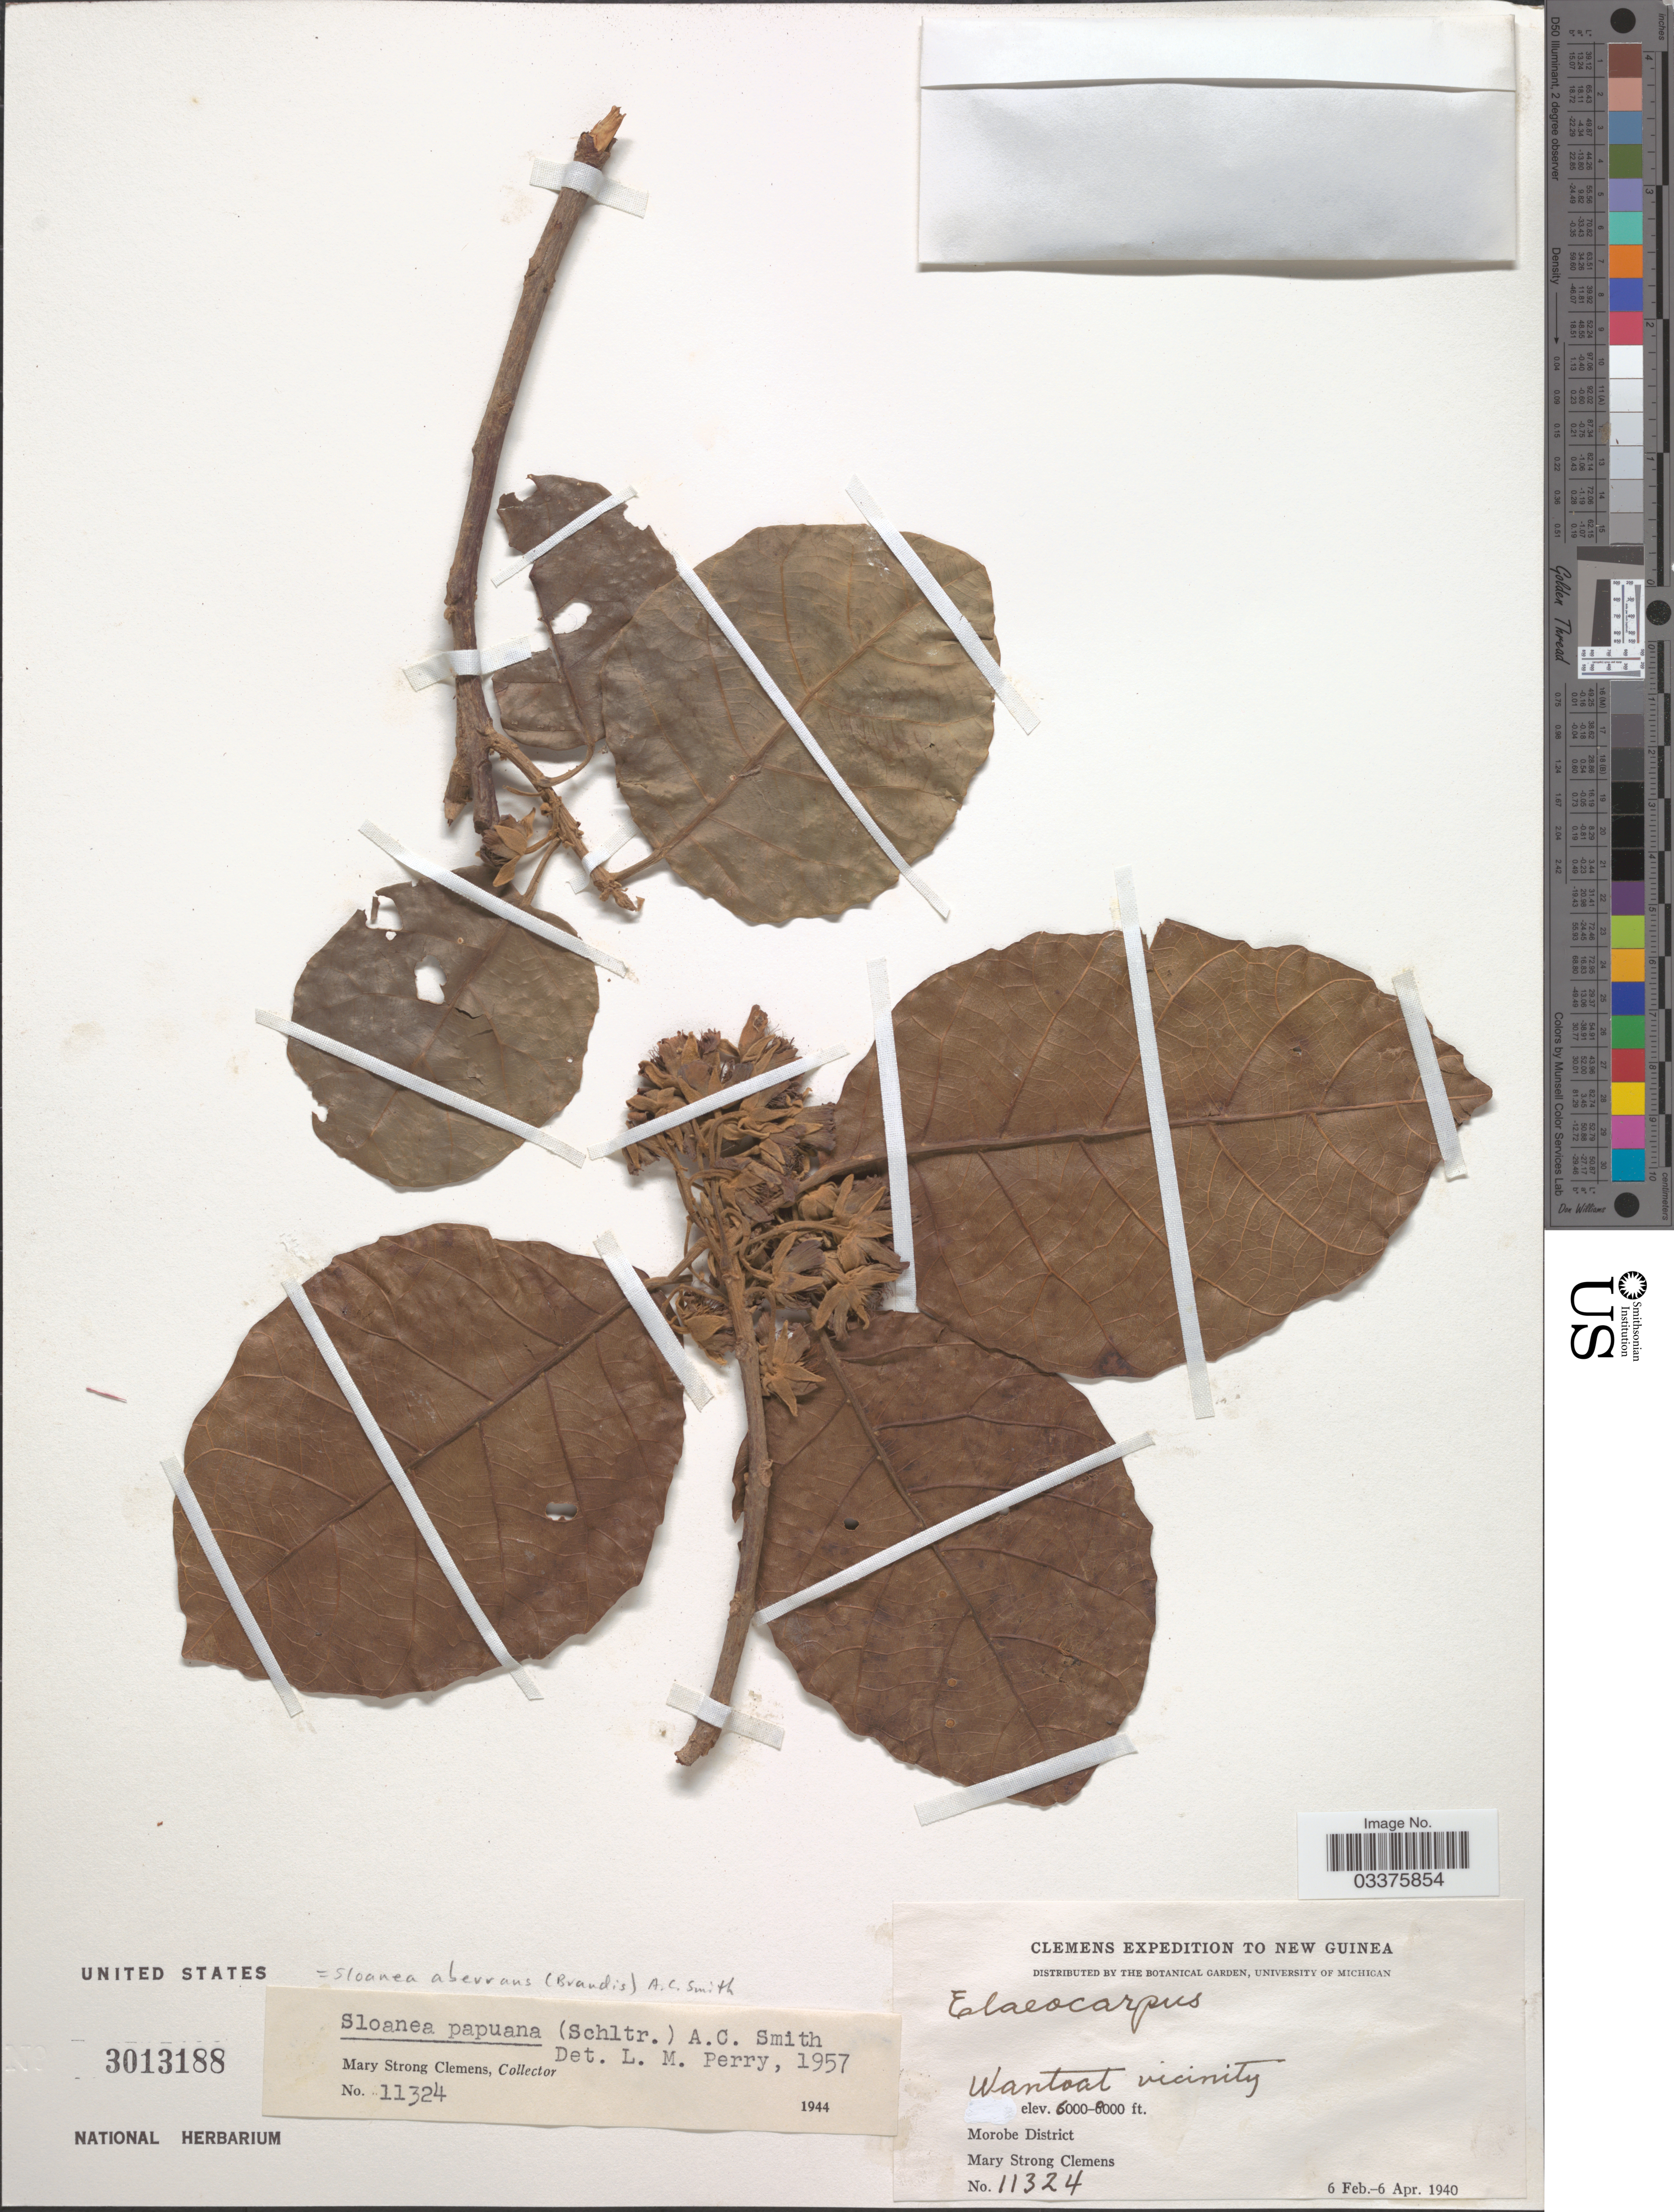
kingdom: Plantae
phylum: Tracheophyta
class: Magnoliopsida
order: Oxalidales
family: Elaeocarpaceae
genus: Sloanea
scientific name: Sloanea aberrans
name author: A.C. Sm.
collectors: M. S. Clemens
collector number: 11324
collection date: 1940-02-06/1940-04-06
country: Papua New Guinea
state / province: Morobe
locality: New Guinea. Morobe District. Wantoat vicinity.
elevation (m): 1829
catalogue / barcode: US 3013188